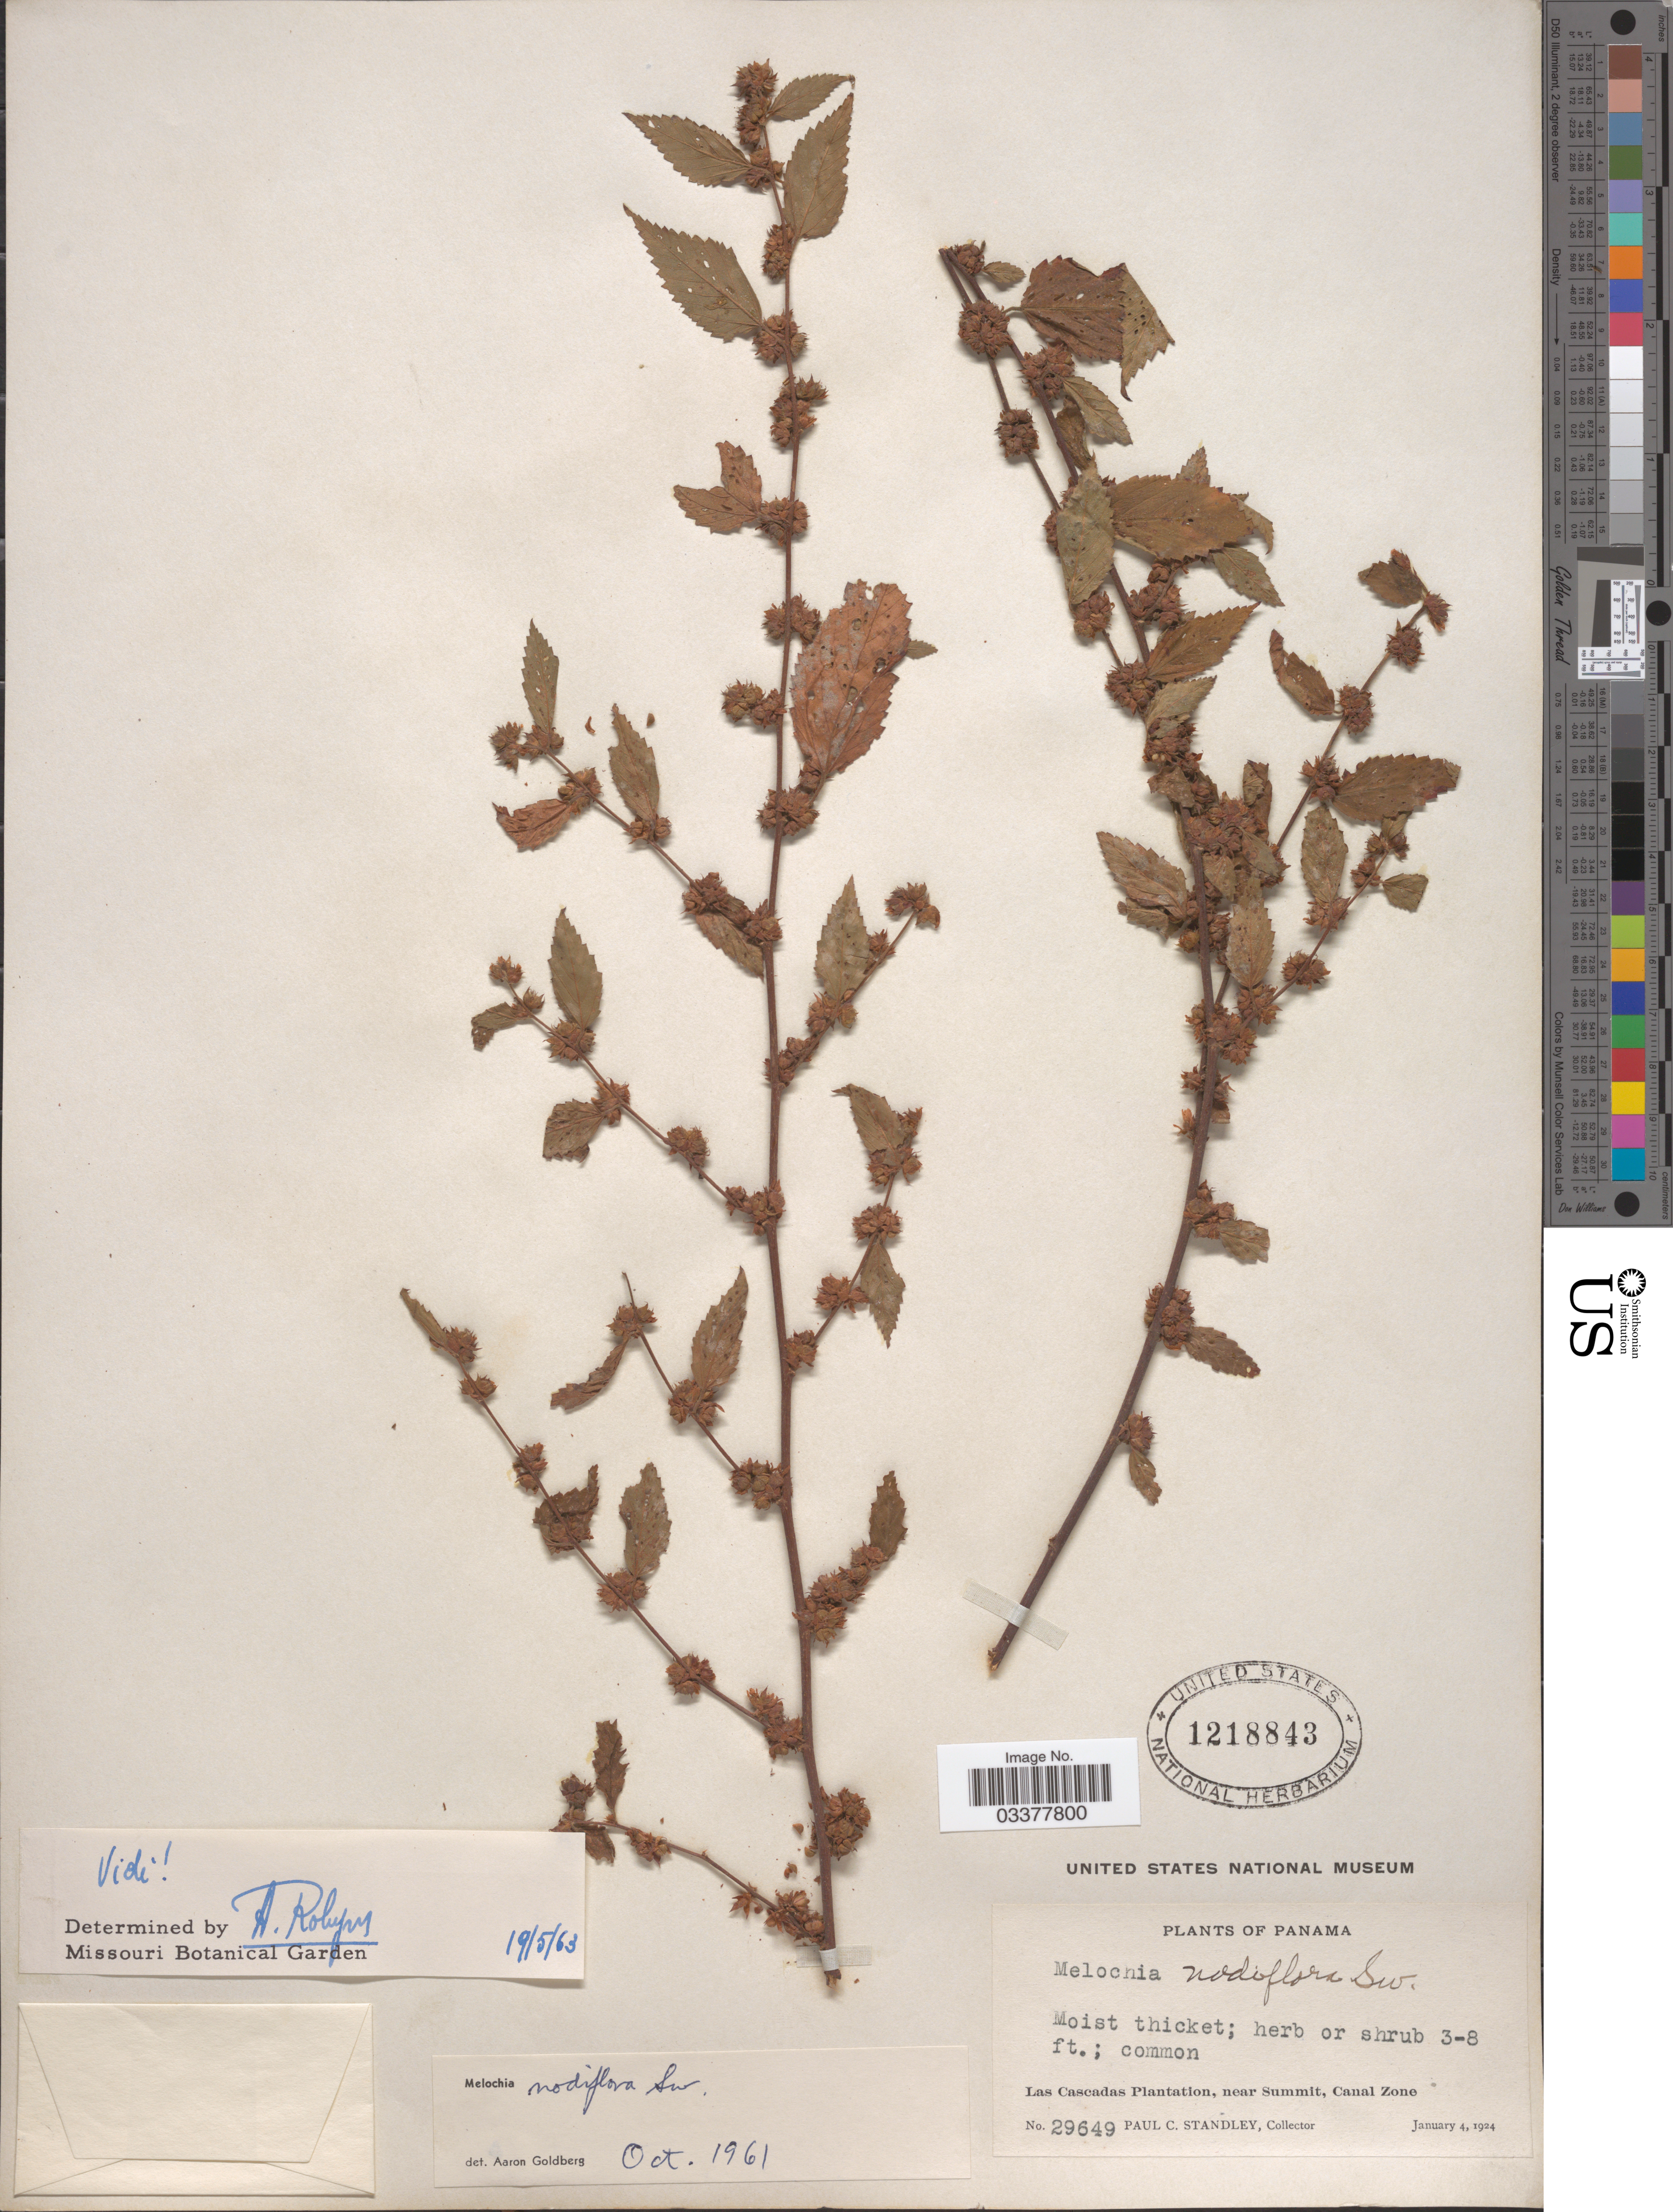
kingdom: Plantae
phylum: Tracheophyta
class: Magnoliopsida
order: Malvales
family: Malvaceae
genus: Melochia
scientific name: Melochia nodiflora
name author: Sw.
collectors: P. C. Standley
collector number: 29649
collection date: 1924-01-04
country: Panama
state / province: Colón / Panamá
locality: Las Cascadas Plantation, near Summit, Canal Zone.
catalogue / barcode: US 1218843